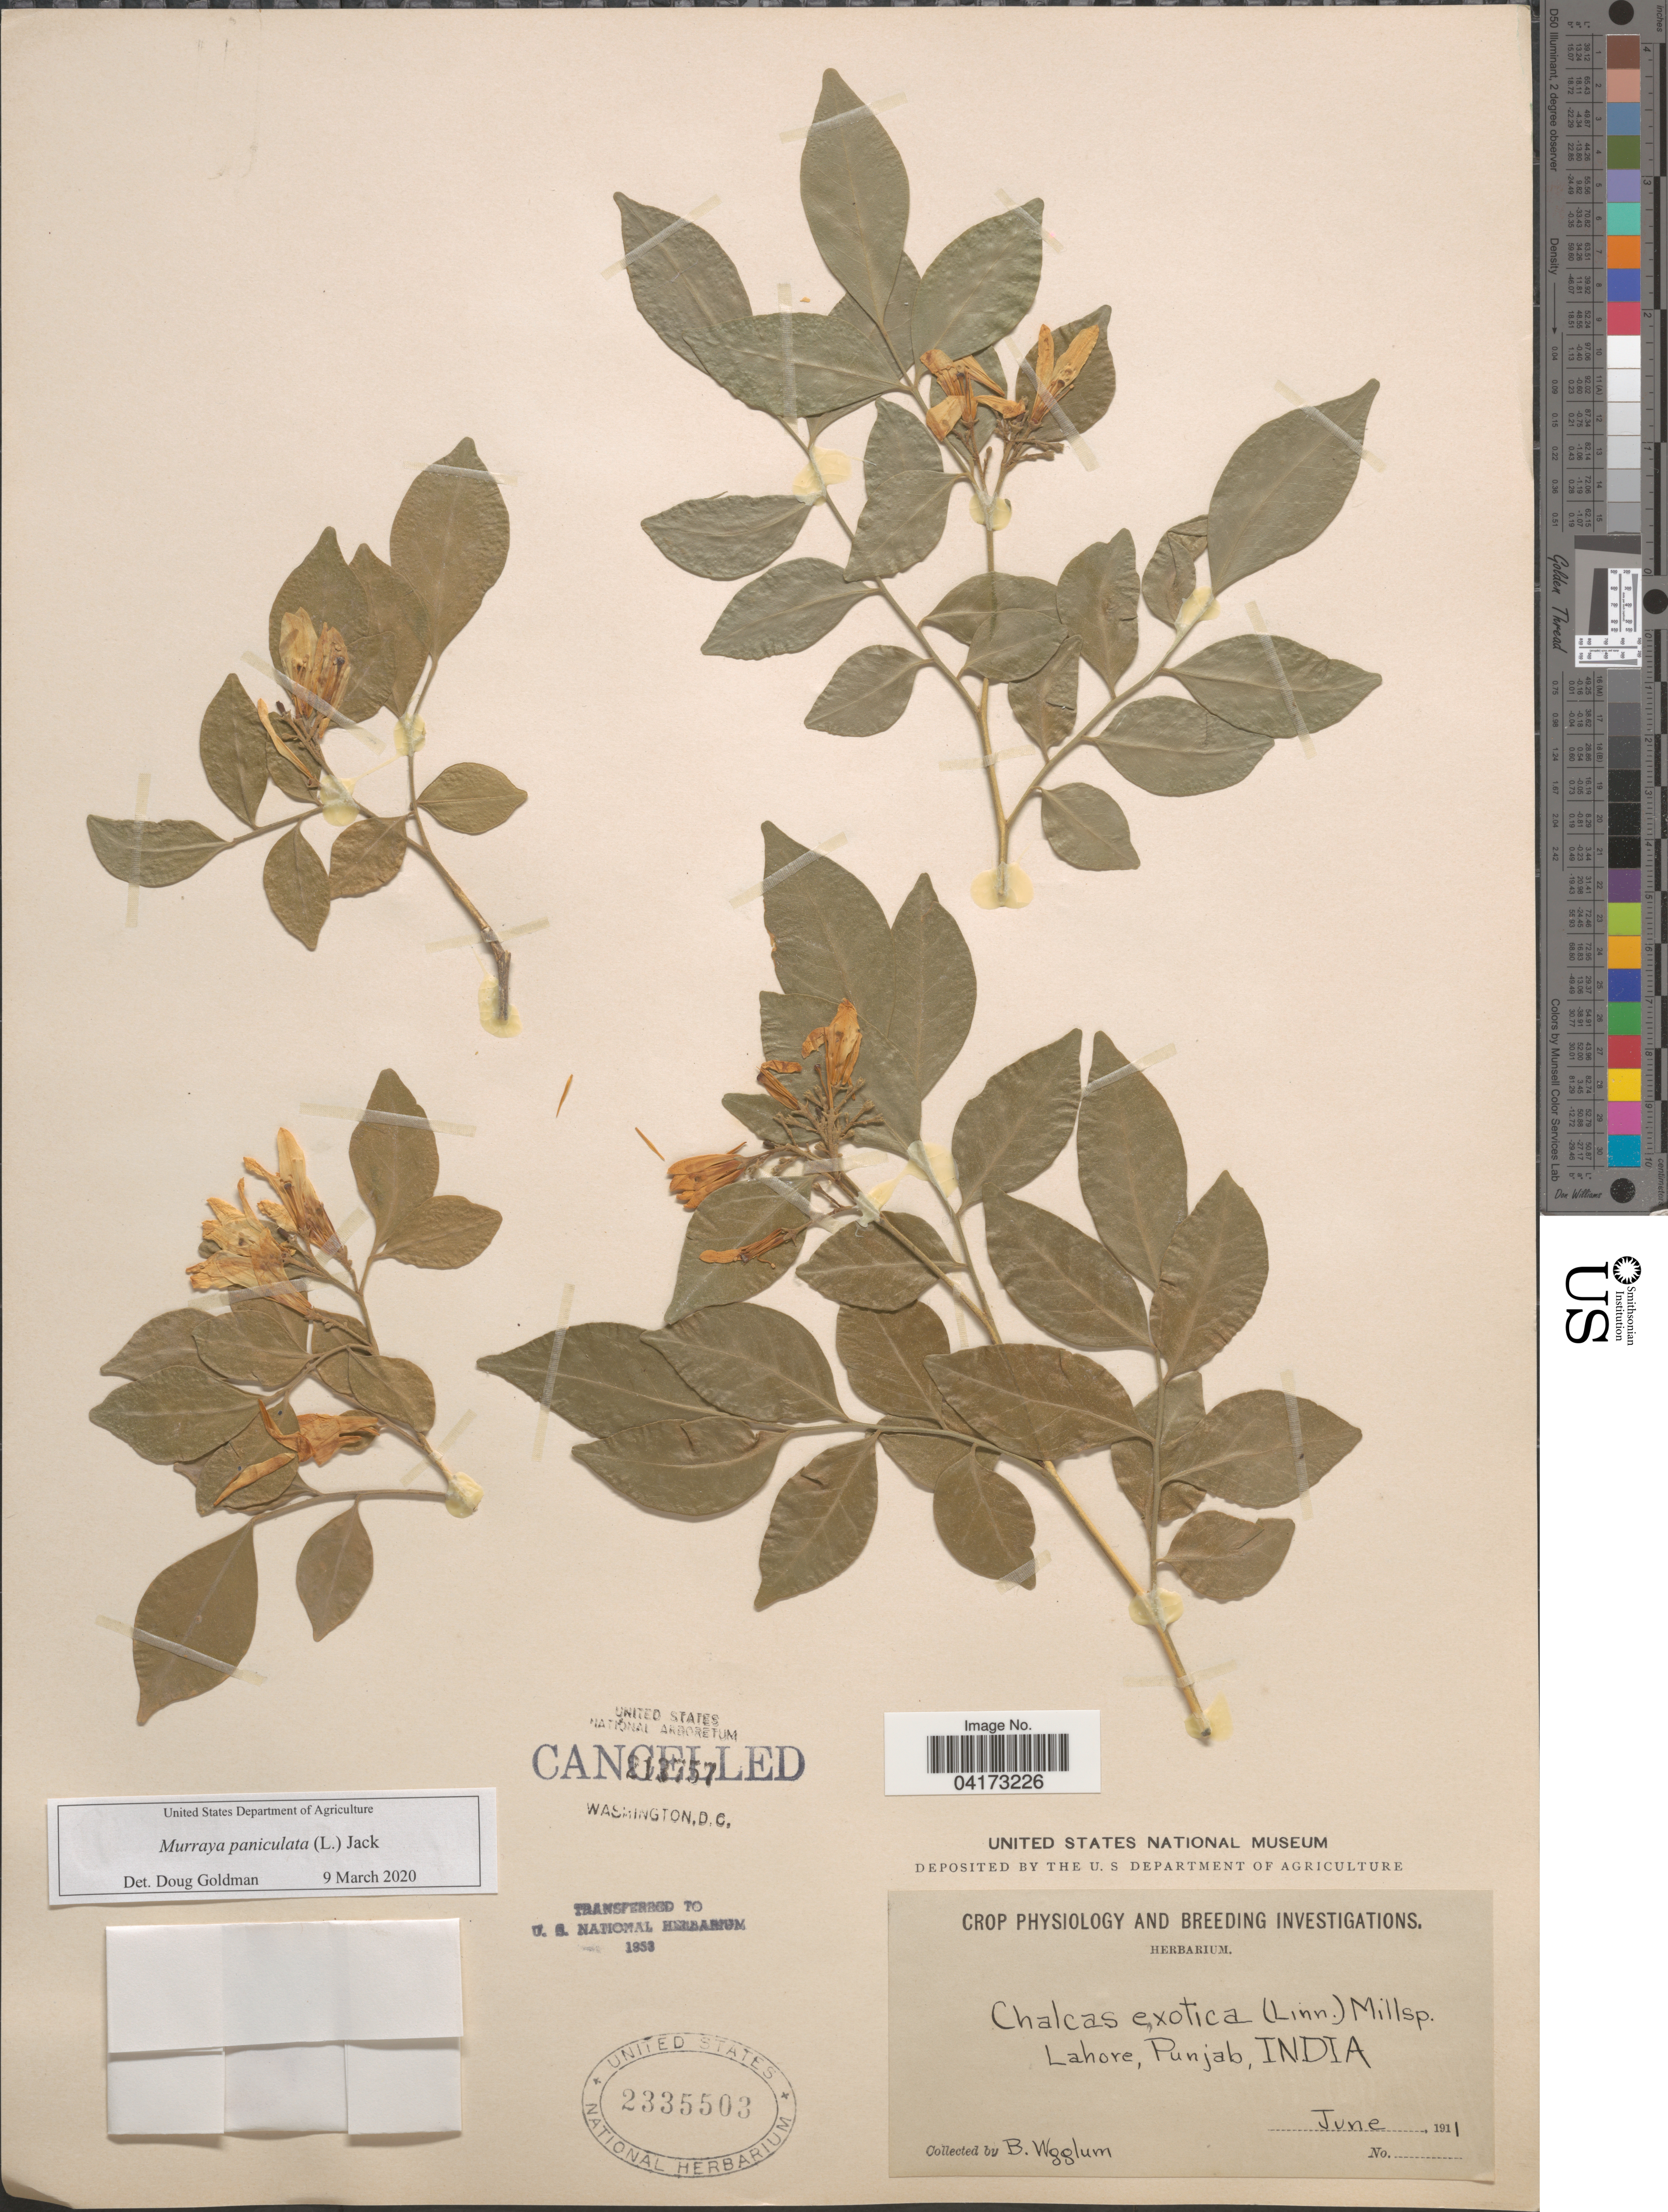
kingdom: Plantae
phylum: Tracheophyta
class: Magnoliopsida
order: Sapindales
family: Rutaceae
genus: Murraya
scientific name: Murraya paniculata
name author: (L.) Jack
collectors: B. Wgglum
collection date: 1911-06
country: India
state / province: Punjab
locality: Lahore.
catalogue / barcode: US 2335503